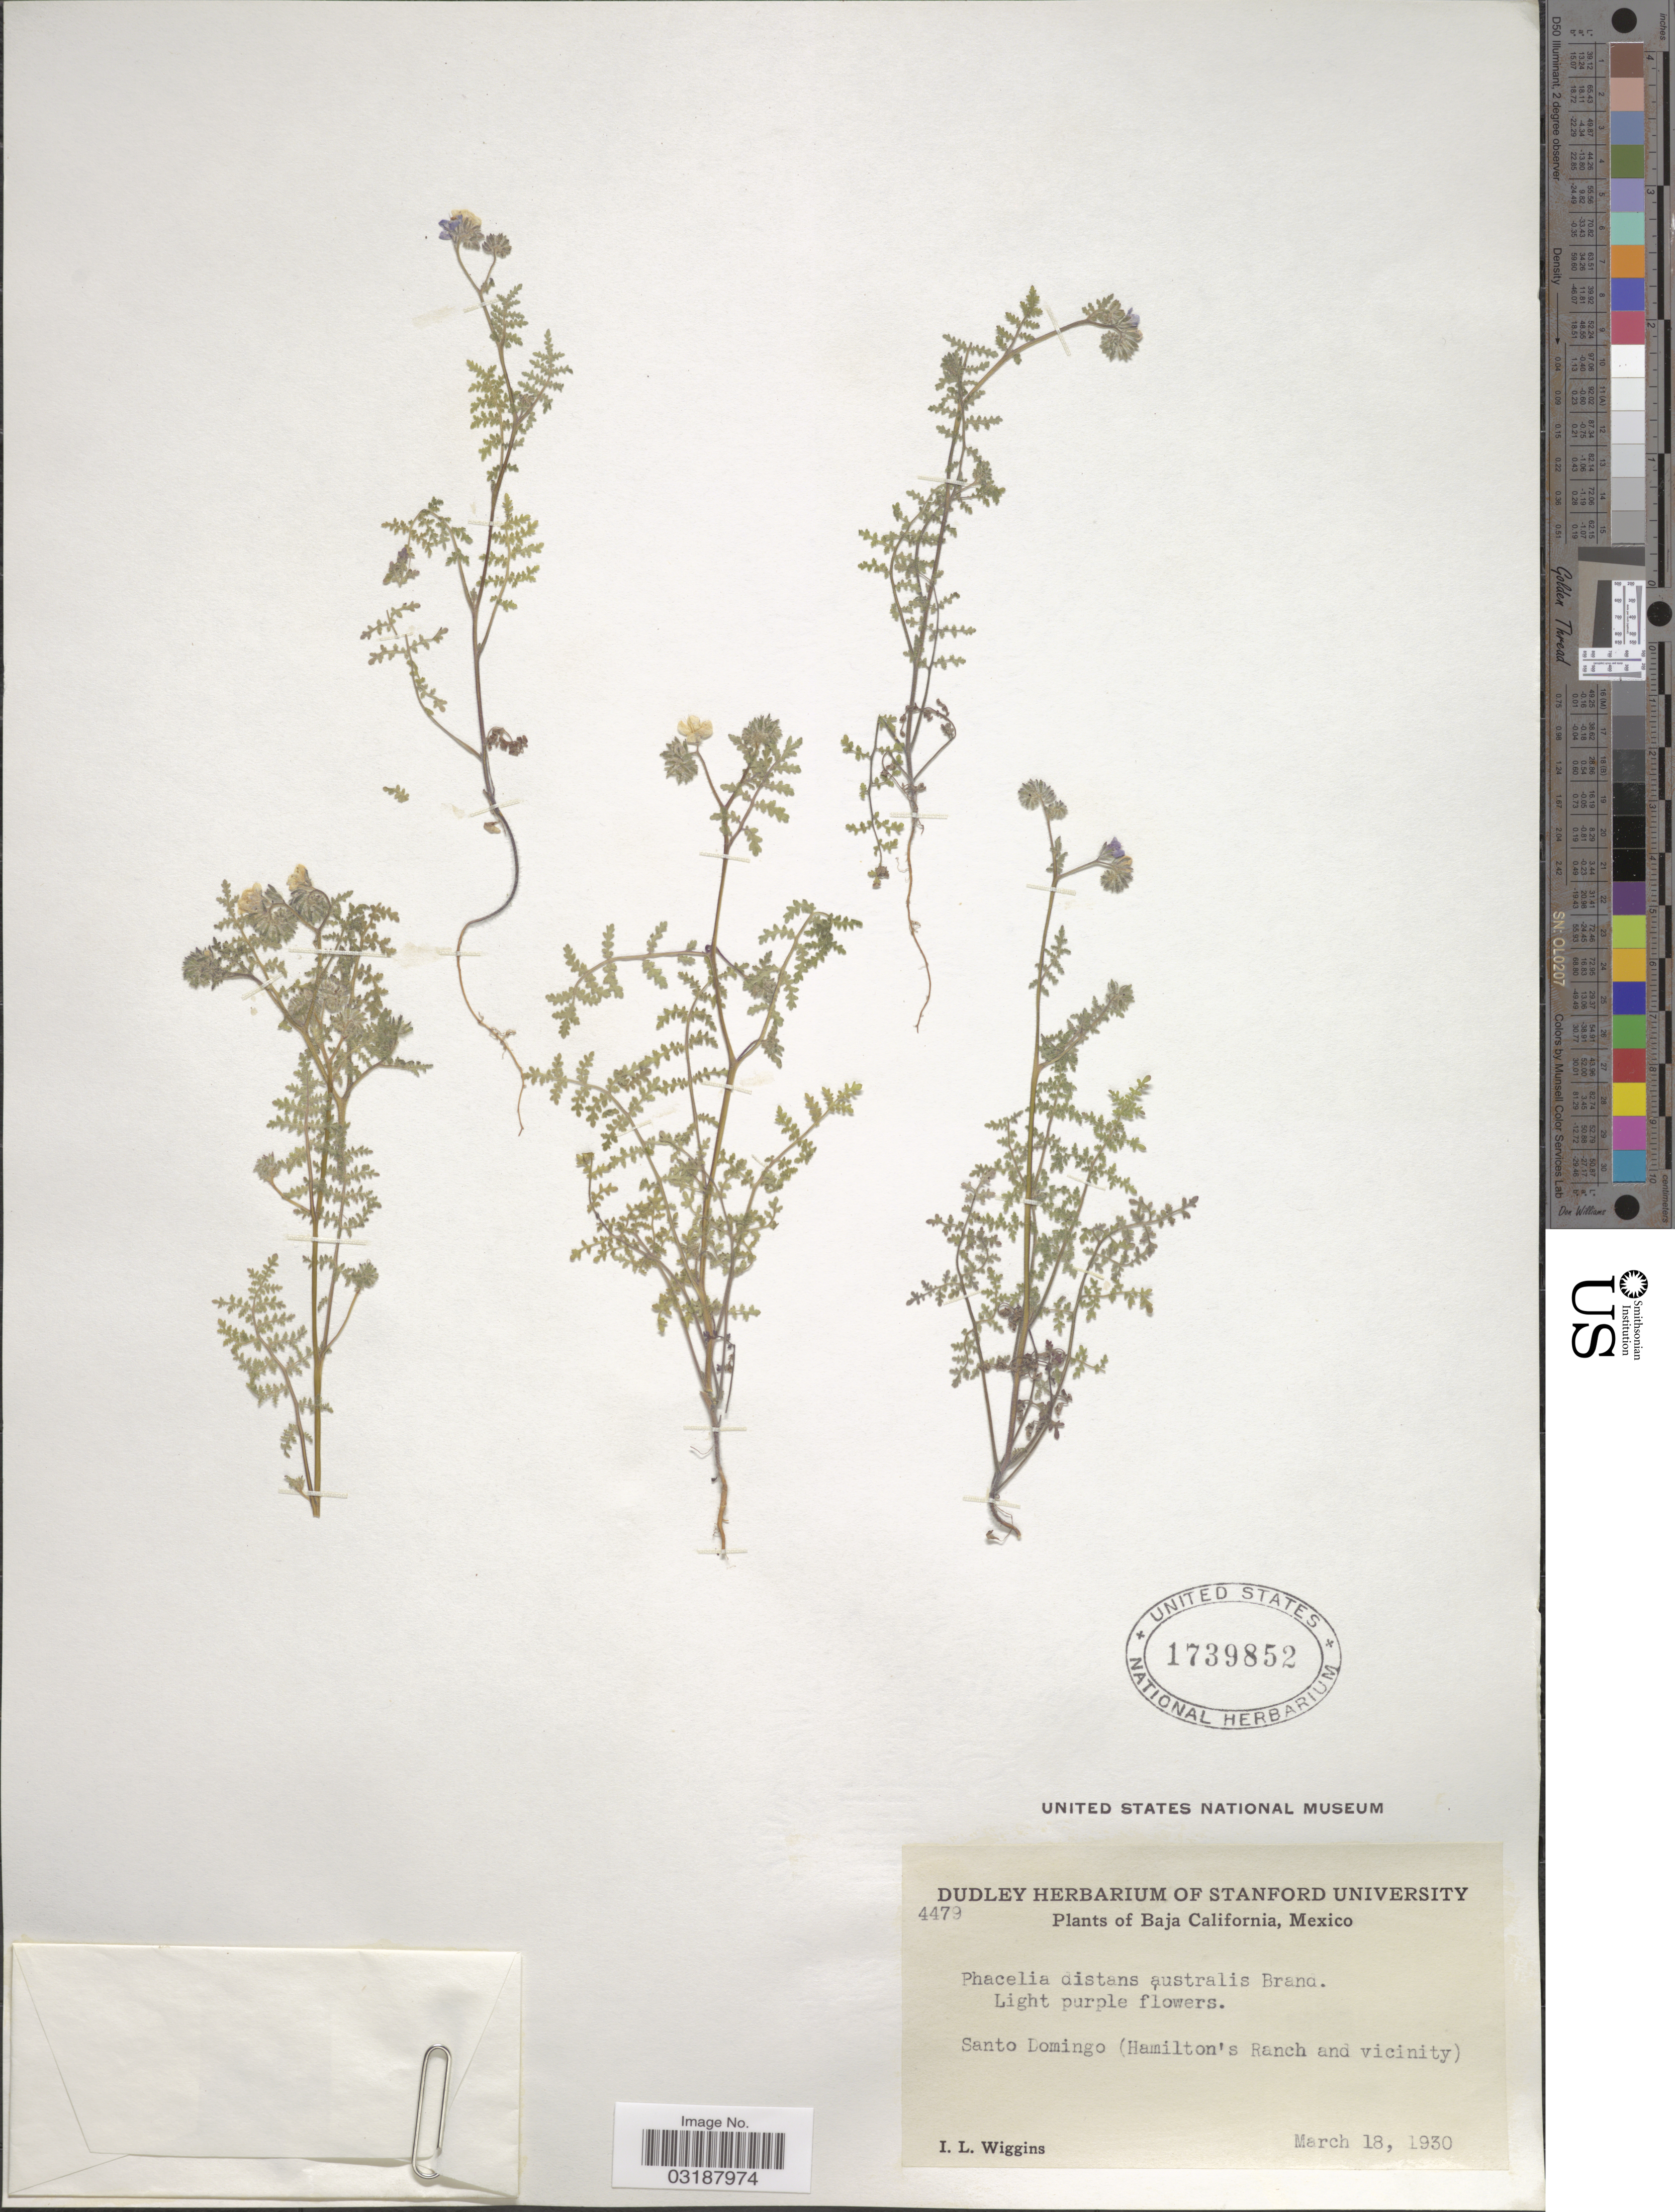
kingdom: Plantae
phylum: Tracheophyta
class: Magnoliopsida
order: Boraginales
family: Hydrophyllaceae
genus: Phacelia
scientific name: Phacelia distans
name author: Benth.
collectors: I. L. Wiggins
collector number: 4479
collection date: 1930-03-18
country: Mexico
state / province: Baja California Sur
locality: Santo Domingo (Hamilton's Ranch and vicinity).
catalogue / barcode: US 1739852